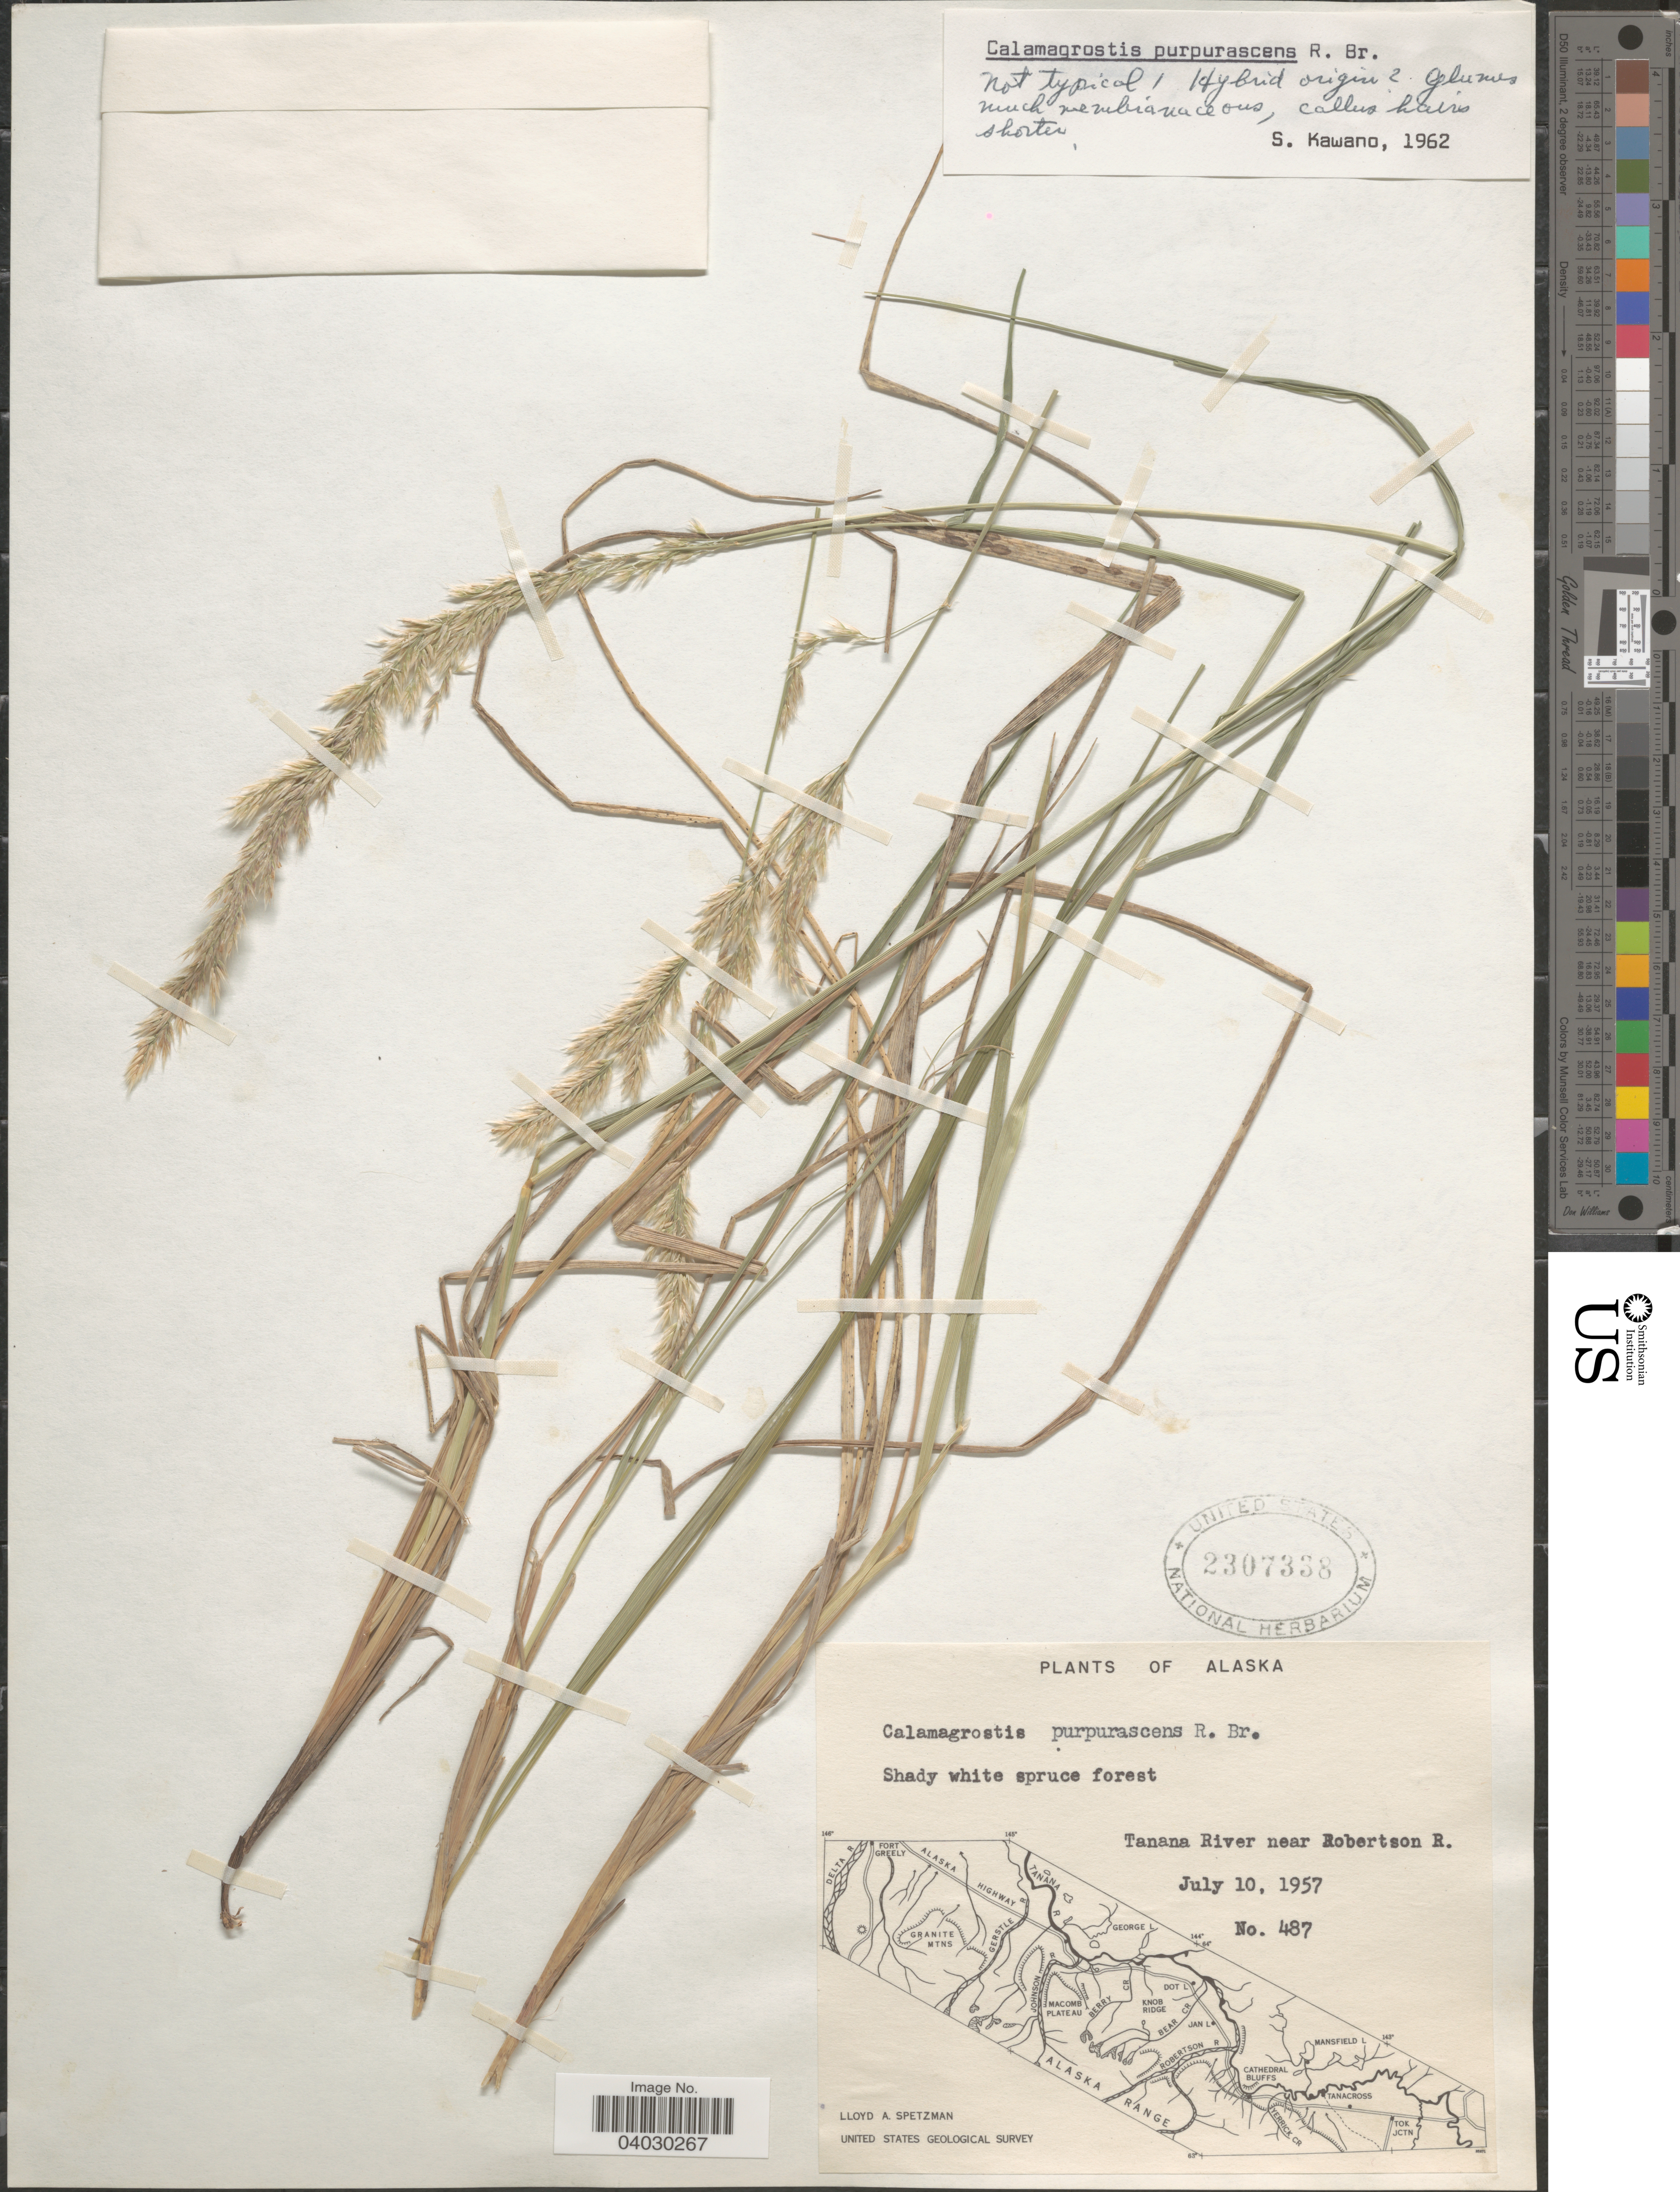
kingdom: Plantae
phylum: Tracheophyta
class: Liliopsida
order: Poales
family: Poaceae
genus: Calamagrostis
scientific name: Calamagrostis purpurascens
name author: R. Br.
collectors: L. Spetzman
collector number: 487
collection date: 1957-07-10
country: United States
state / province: Alaska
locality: Tanana River near Robertson R.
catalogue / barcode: US 2307338